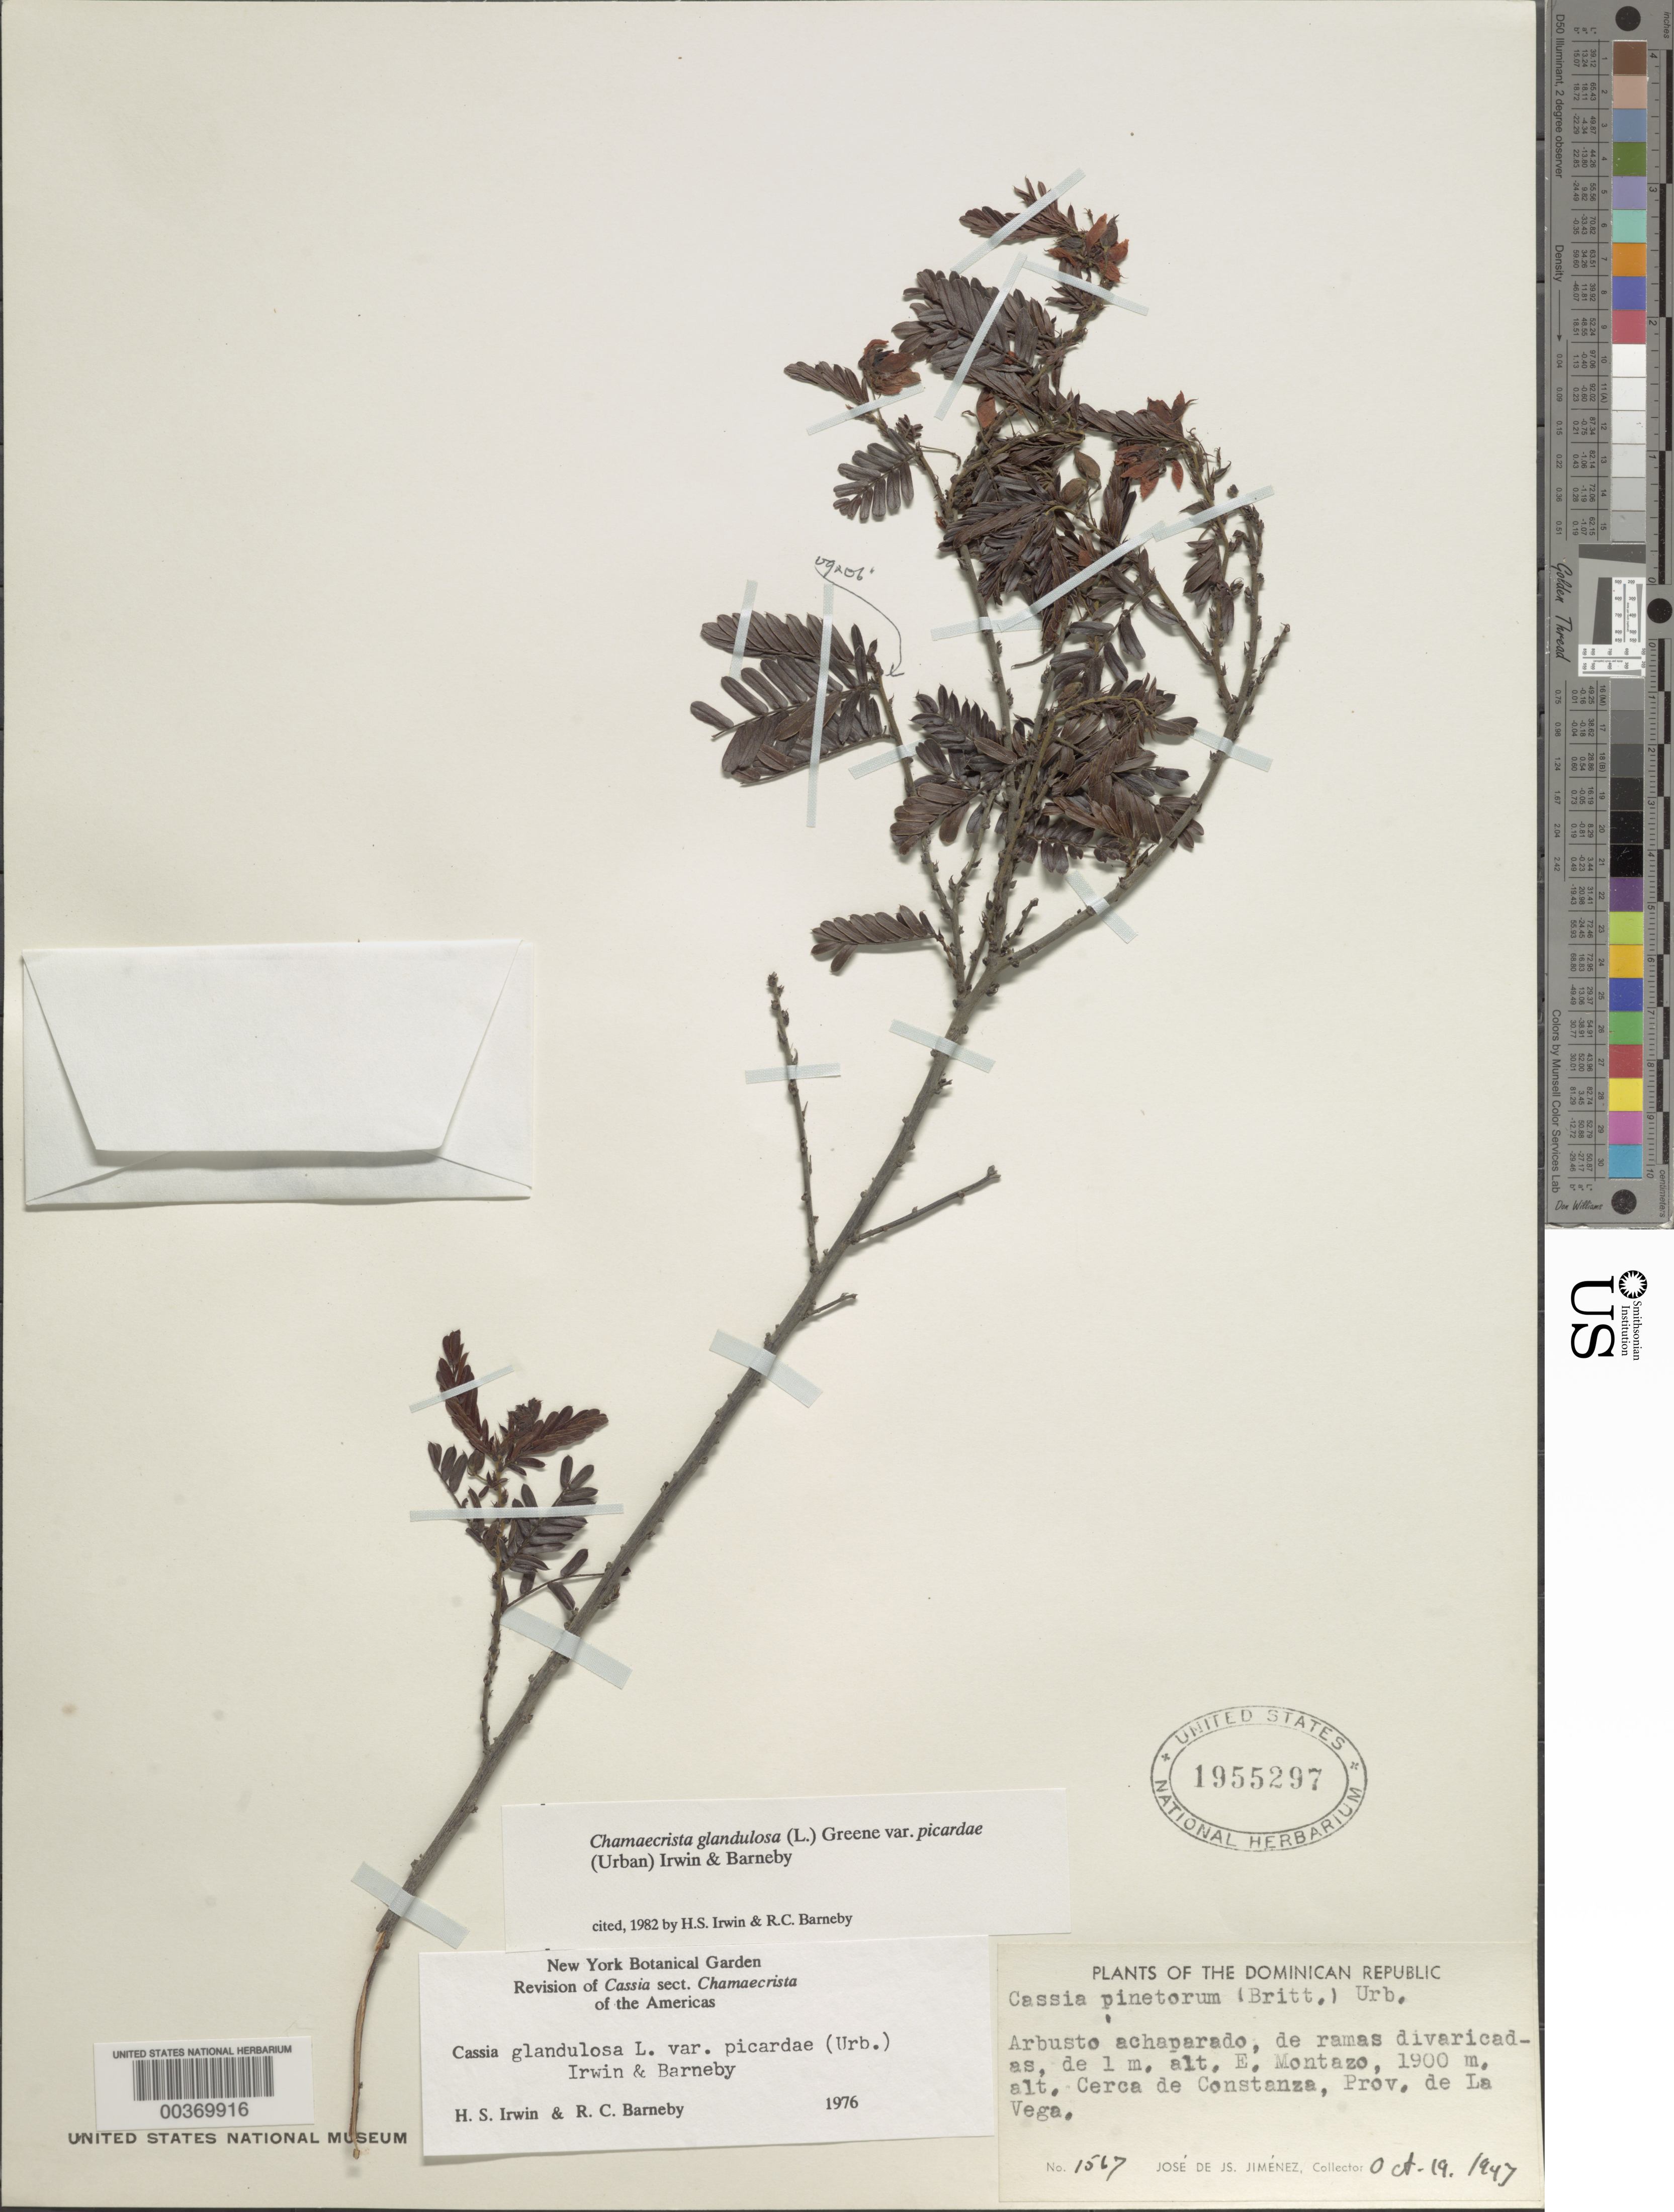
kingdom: Plantae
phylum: Tracheophyta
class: Magnoliopsida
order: Fabales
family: Fabaceae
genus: Chamaecrista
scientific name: Chamaecrista glandulosa var. picardae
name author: (Urb.) H.S. Irwin & Barneby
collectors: J. J. Jiménez Almonte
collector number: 1567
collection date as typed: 19 Oct 1947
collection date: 1947-10-19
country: Dominican Republic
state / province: La Vega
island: Hispaniola Island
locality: E. montazo; cerca de constanza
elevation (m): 1900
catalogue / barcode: US 1955297